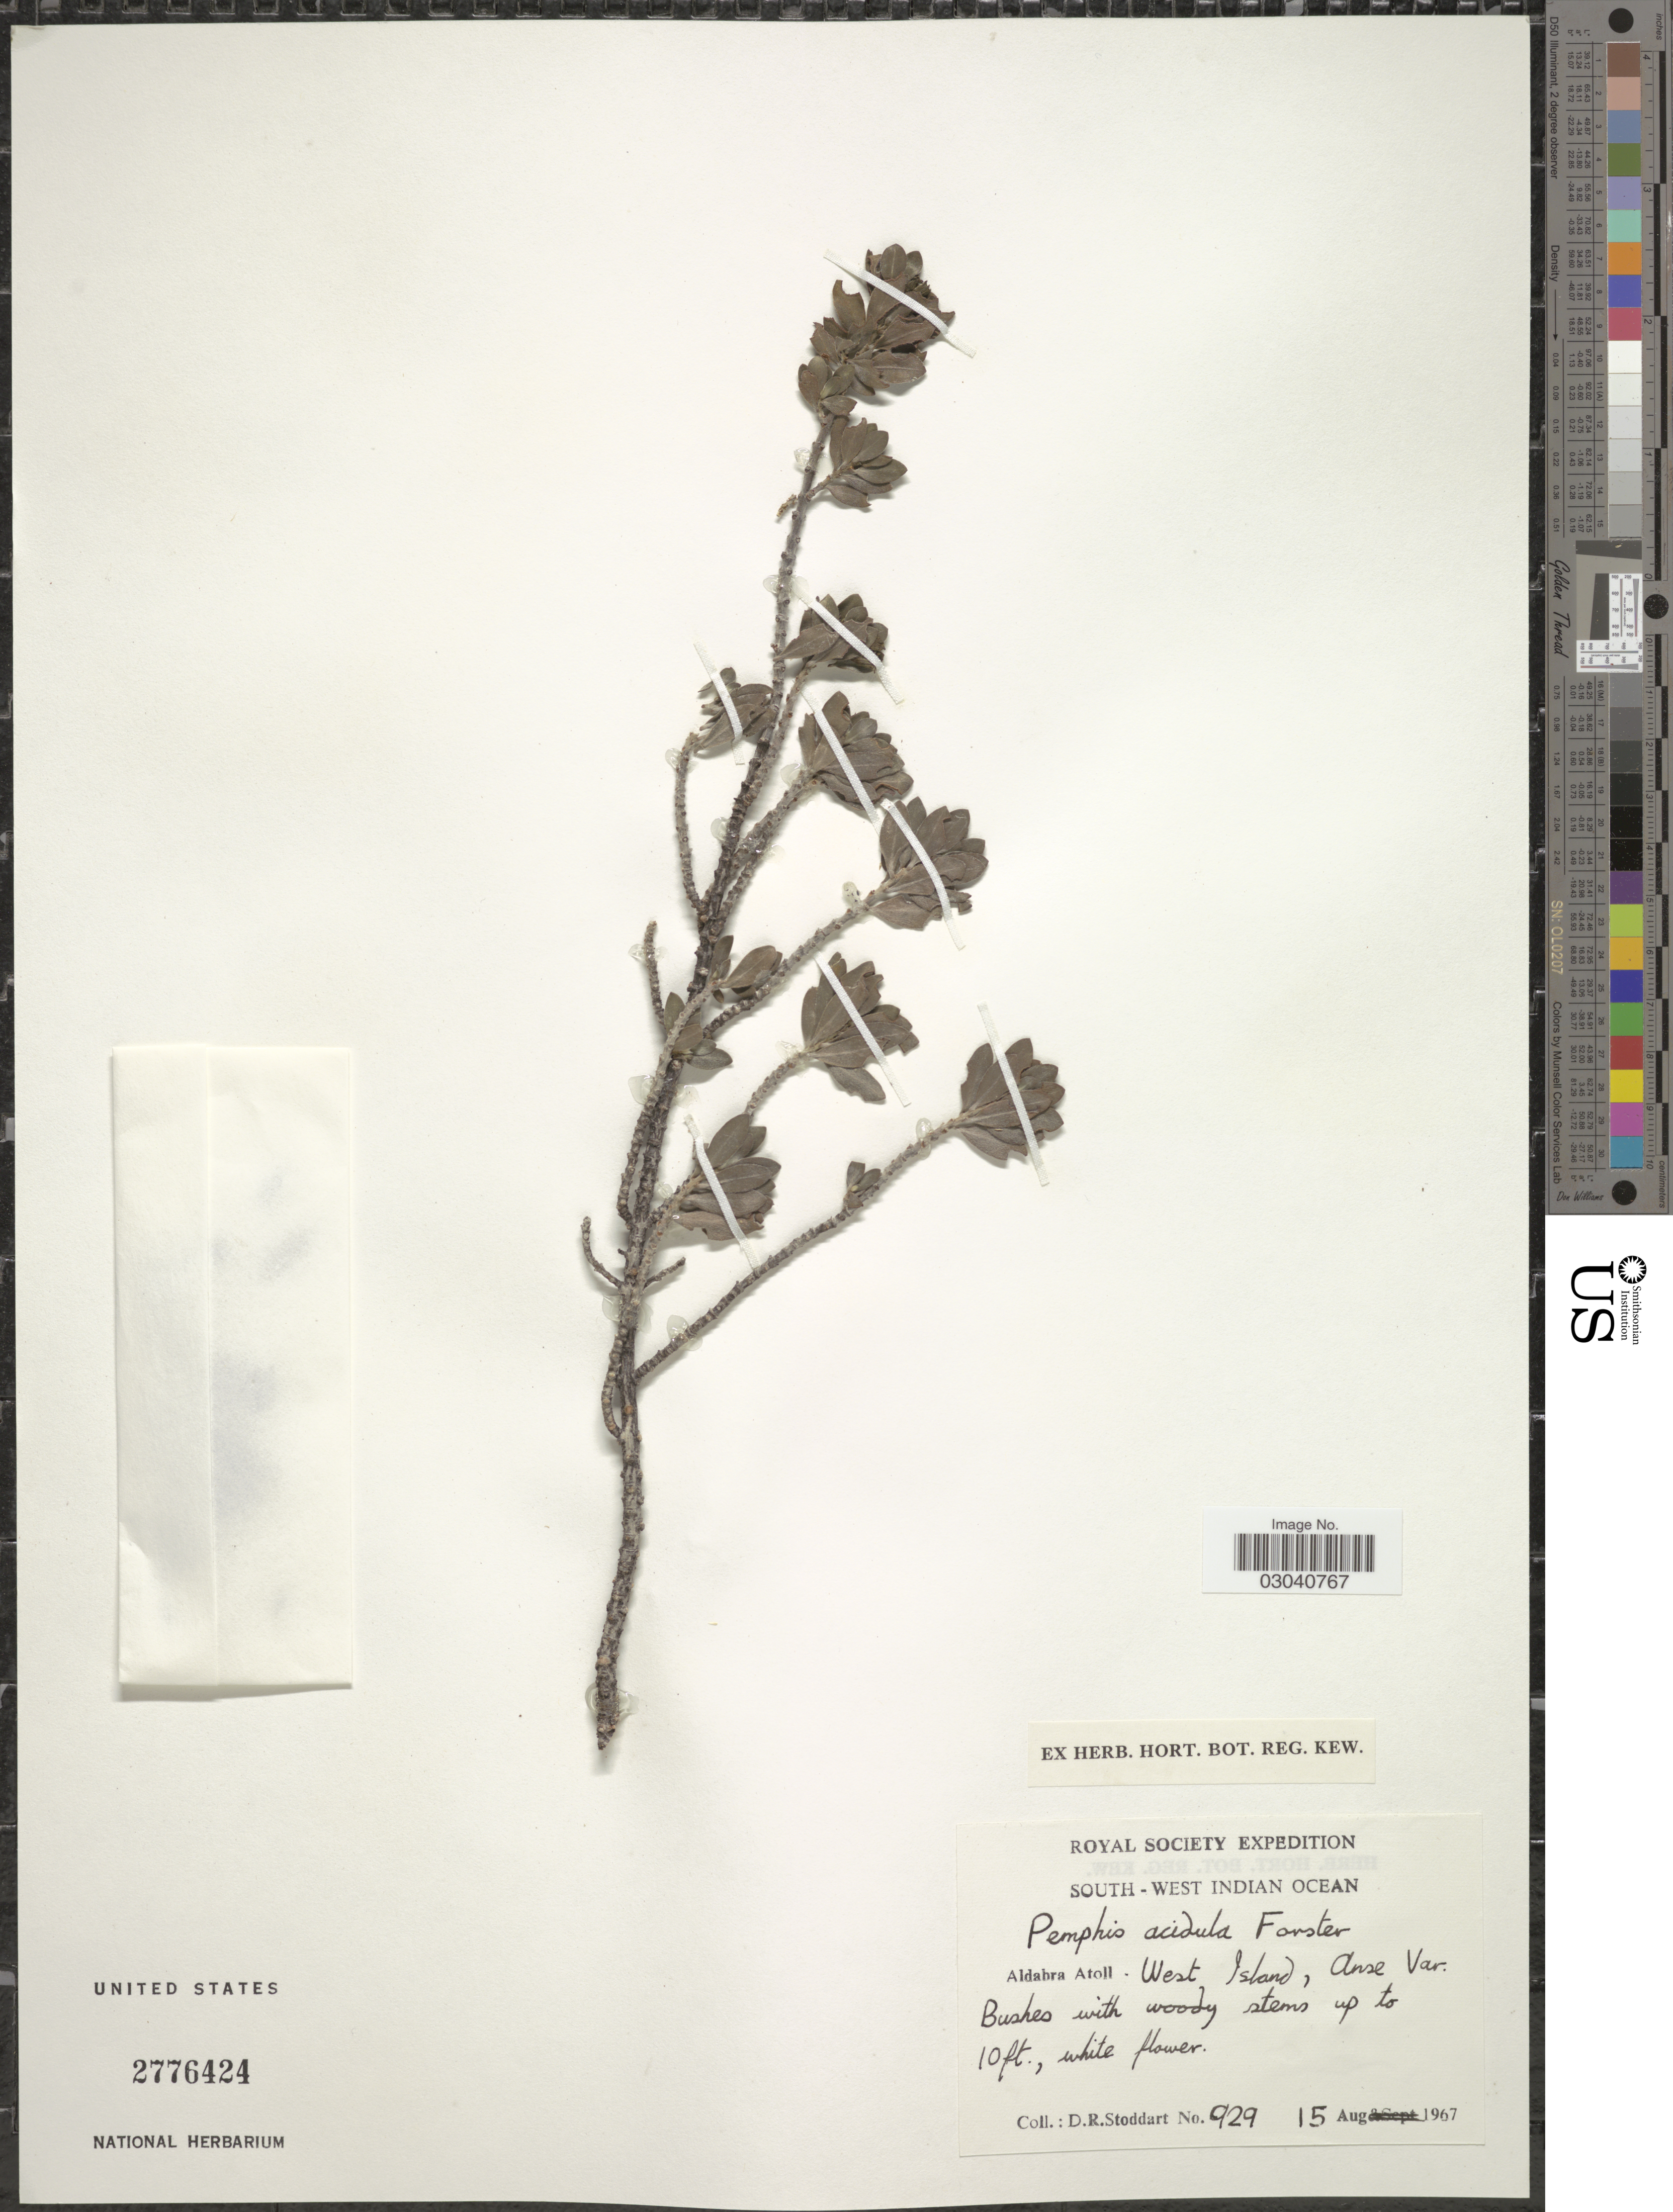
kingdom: Plantae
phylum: Tracheophyta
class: Magnoliopsida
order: Myrtales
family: Lythraceae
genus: Pemphis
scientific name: Pemphis acidula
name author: J.R. Forst. & G. Forst.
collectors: D. R. Stoddart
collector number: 929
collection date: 1967-08-15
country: Seychelles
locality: South-West Indian Ocean. Aldabra Atoll. West Island, Anse Var.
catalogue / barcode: US 2776424